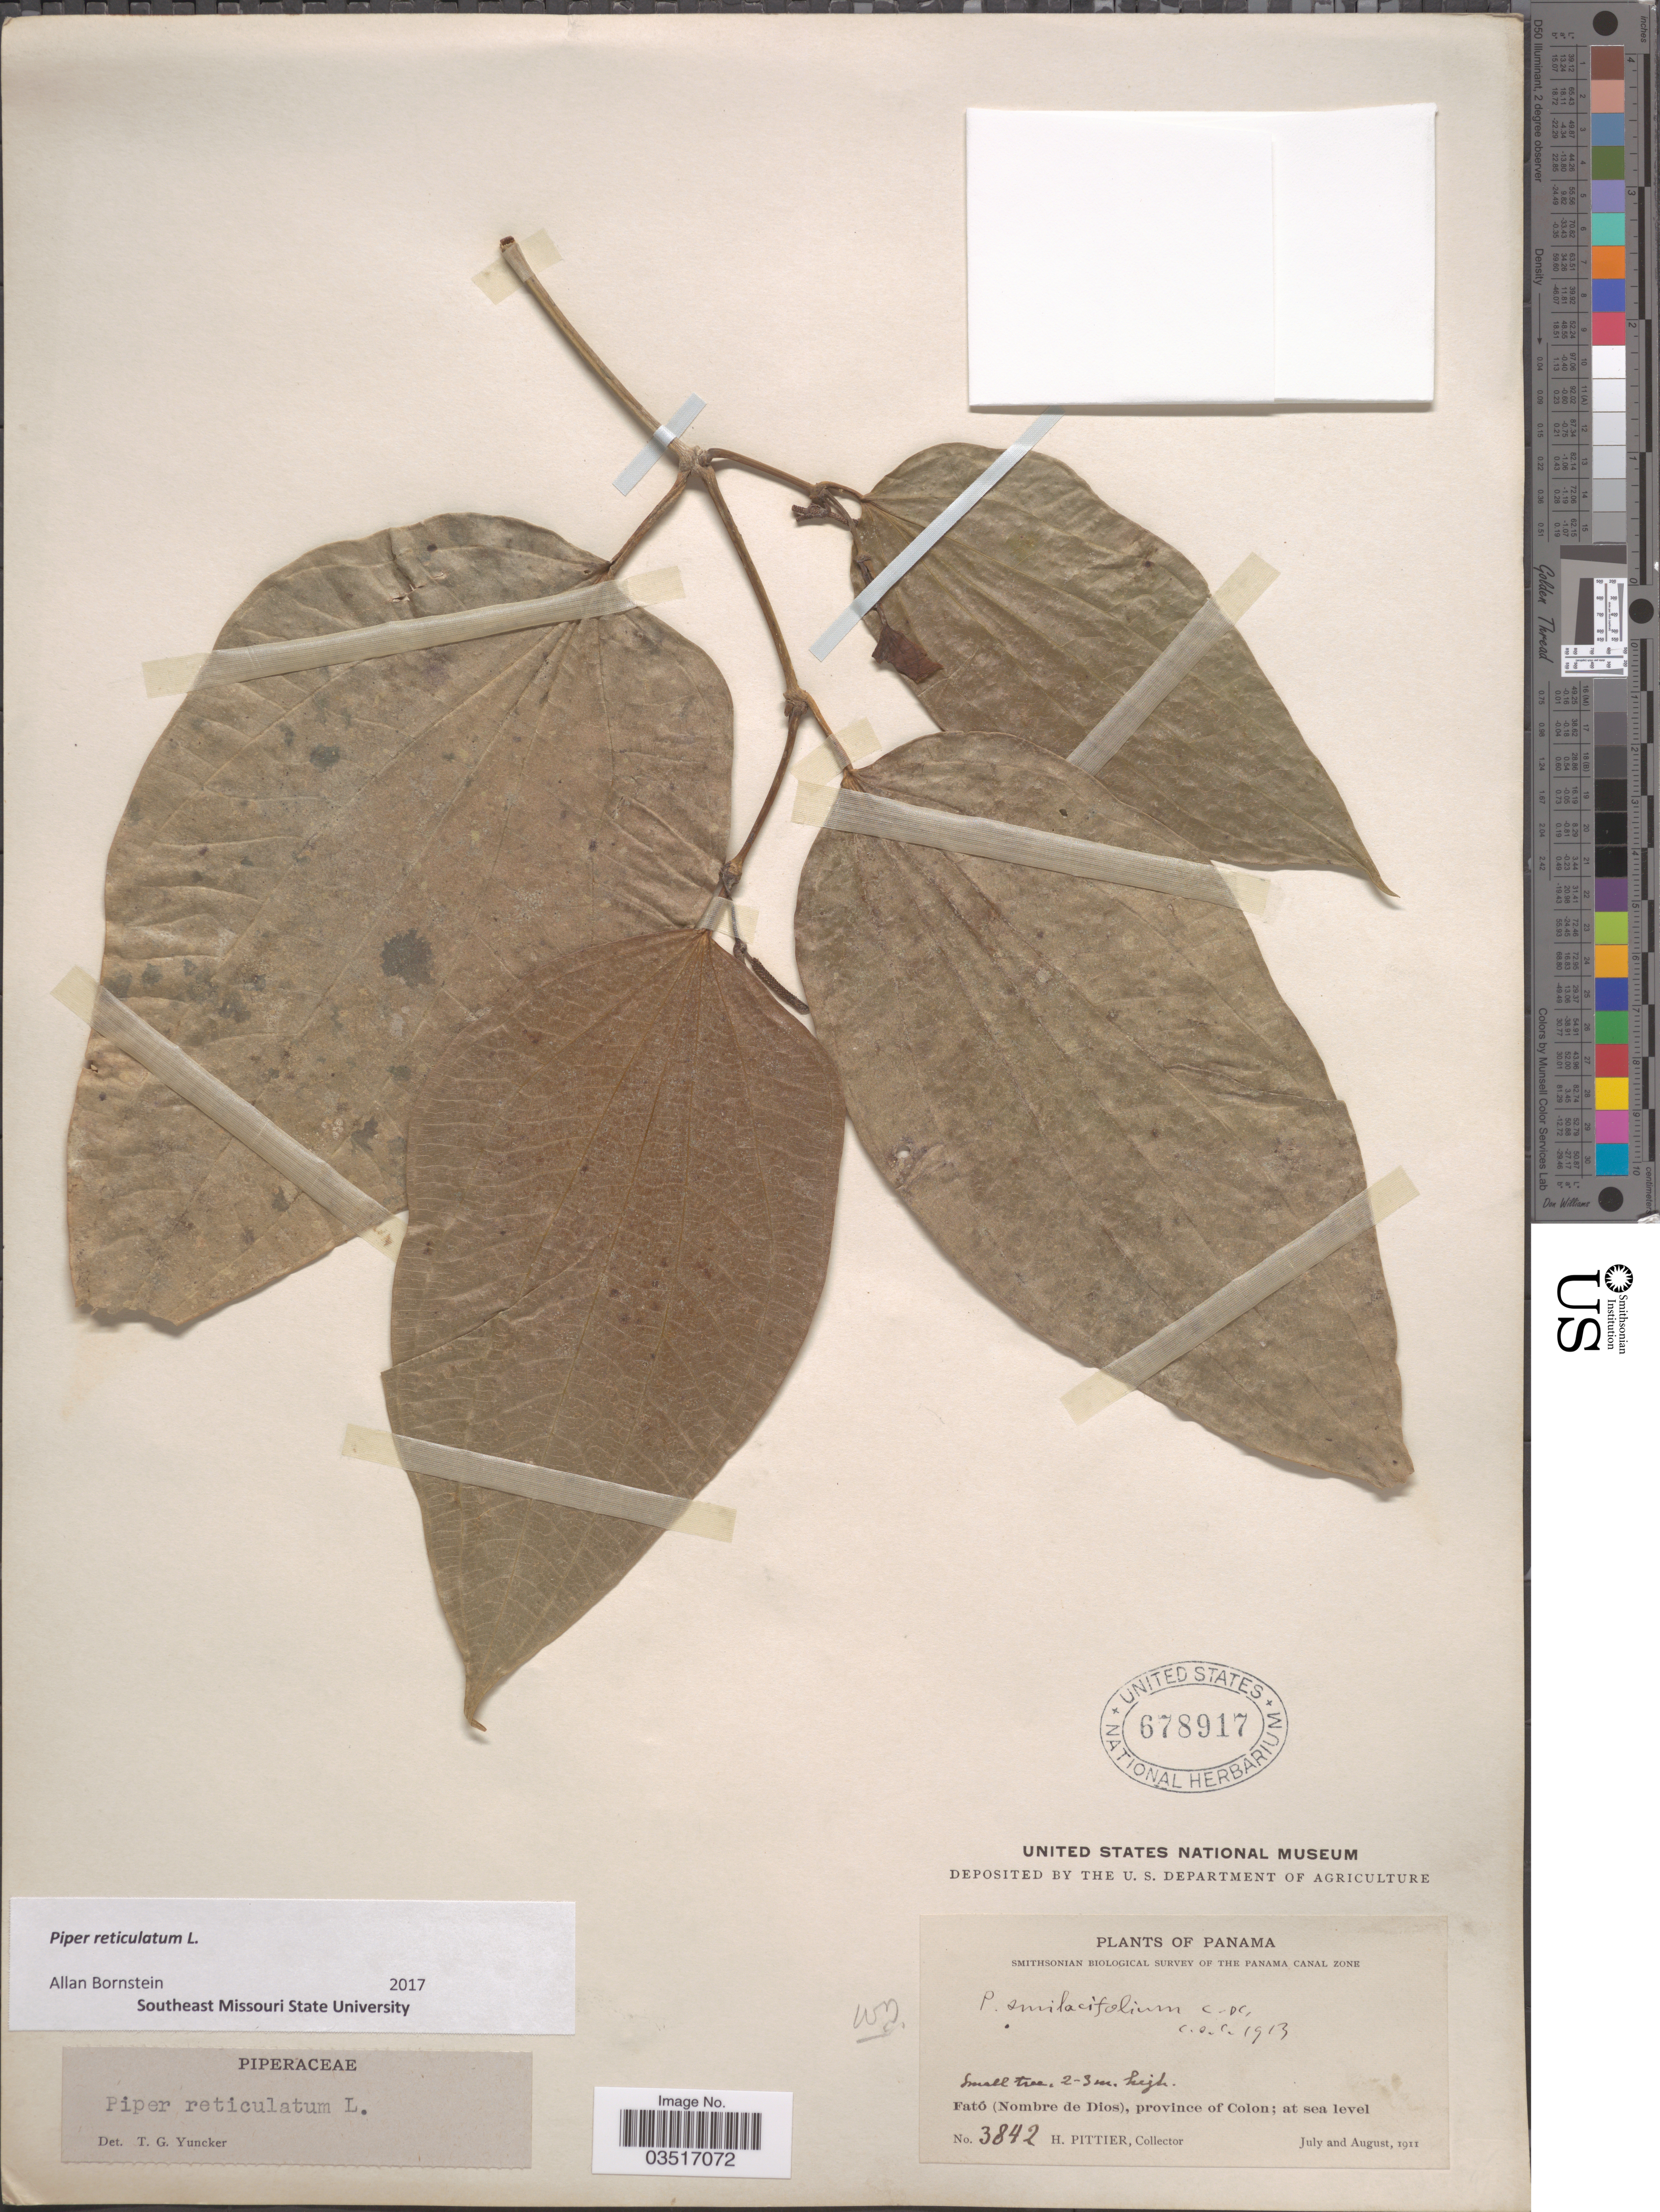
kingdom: Plantae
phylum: Tracheophyta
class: Magnoliopsida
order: Piperales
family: Piperaceae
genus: Piper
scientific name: Piper reticulatum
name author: L.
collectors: H. F. Pittier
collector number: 3842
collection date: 1911-07/1911-08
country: Panama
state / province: Colón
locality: Fató (Nombre de Dios), province of Colon.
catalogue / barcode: US 678917